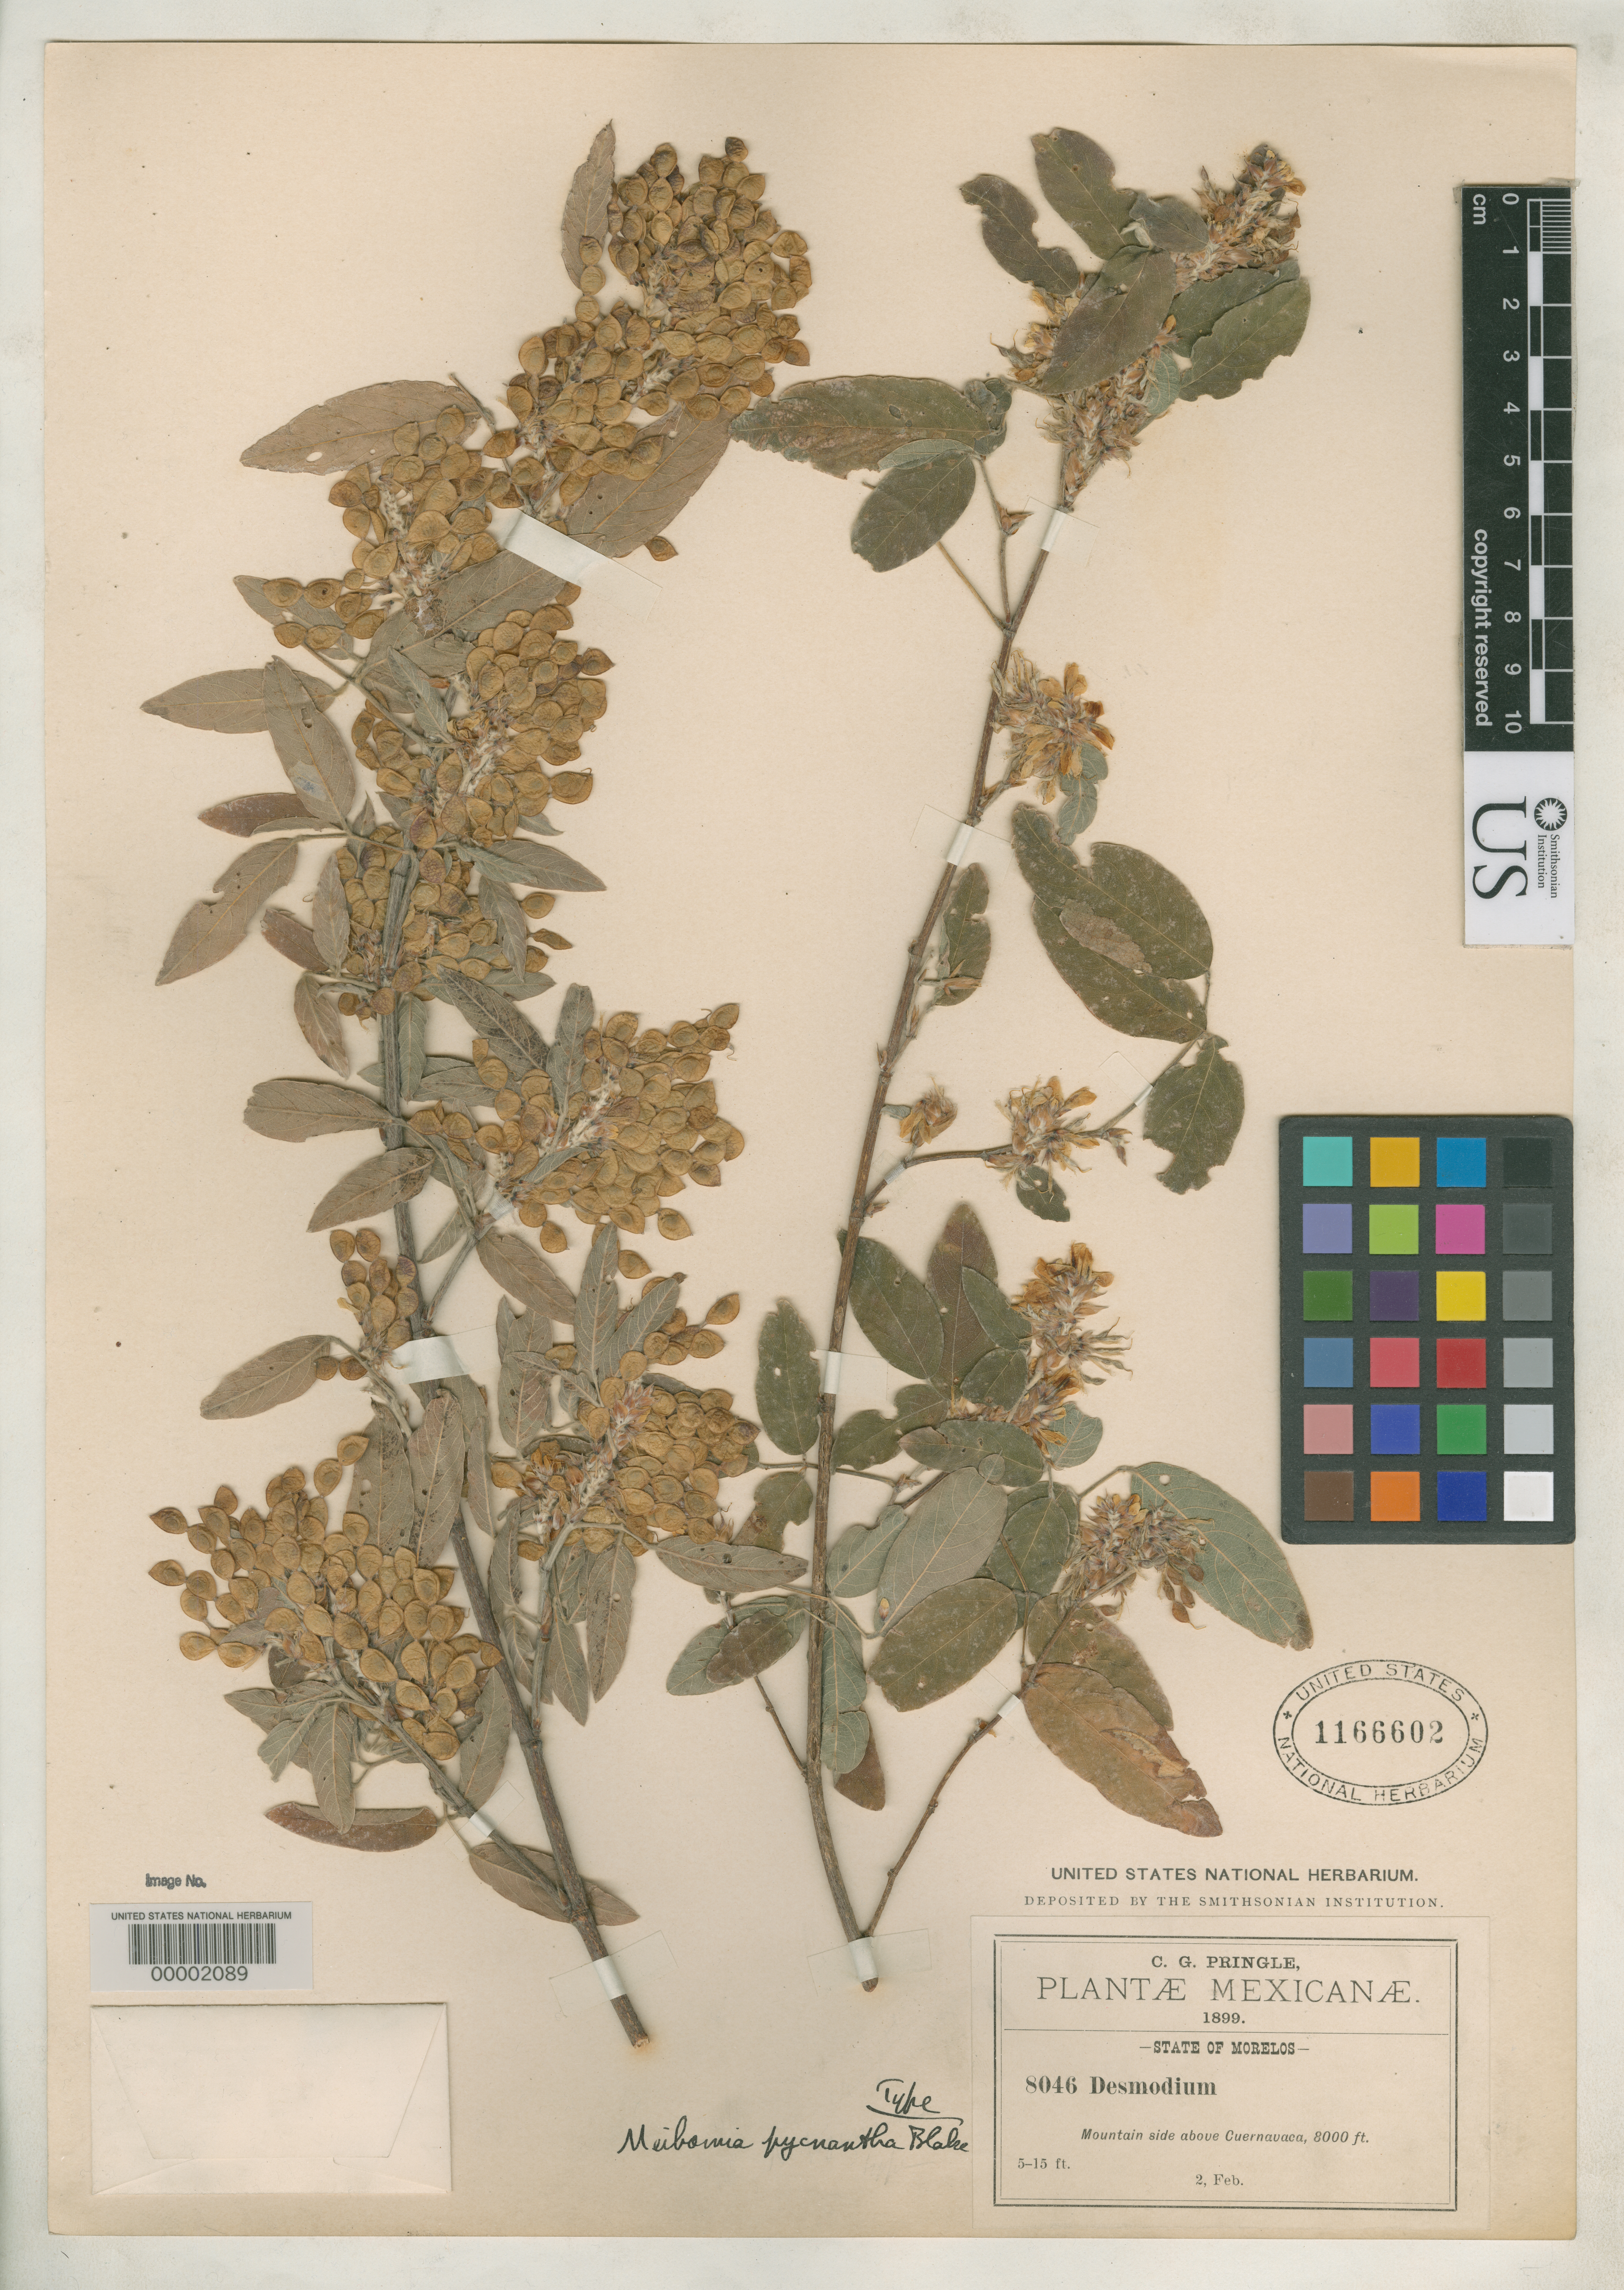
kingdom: Plantae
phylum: Tracheophyta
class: Magnoliopsida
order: Fabales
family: Fabaceae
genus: Meibomia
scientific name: Meibomia pycnantha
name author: S.F. Blake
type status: Holotype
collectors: C. G. Pringle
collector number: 8046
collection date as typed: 02 Feb 1899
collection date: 1899-02-02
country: Mexico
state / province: Morelos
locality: Mountain side above Cuernavaca.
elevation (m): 2440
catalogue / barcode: US 1166602